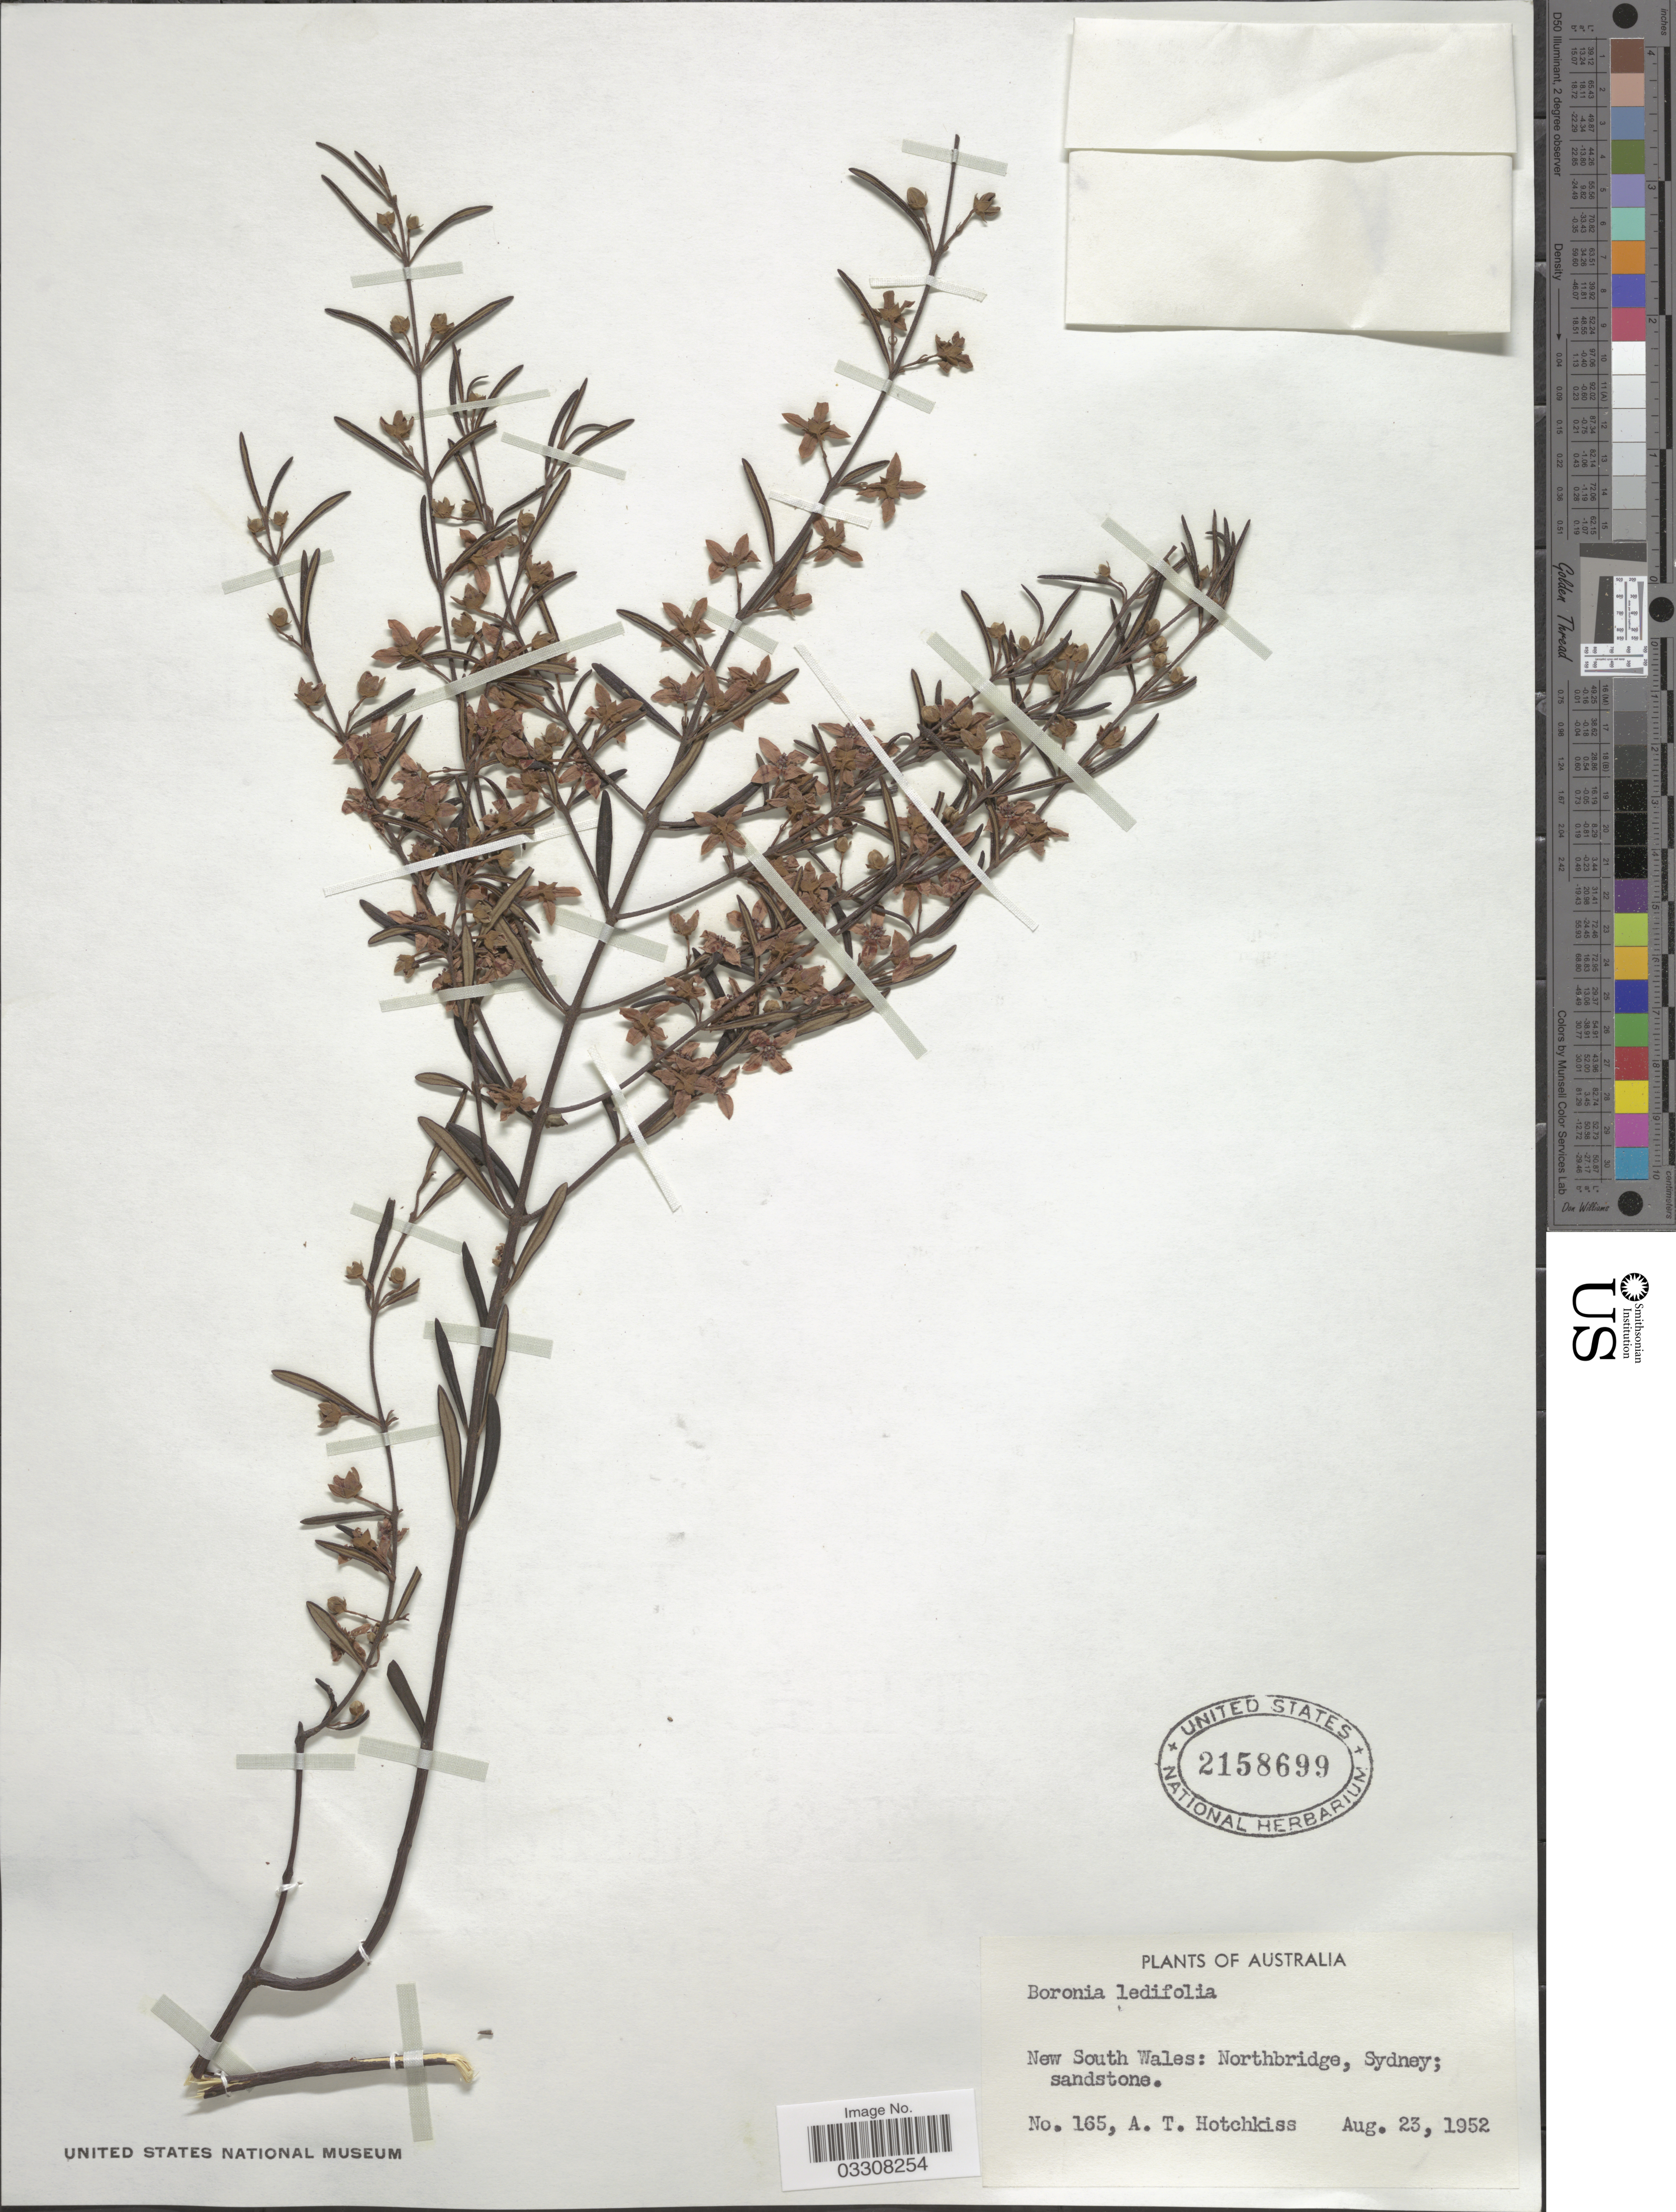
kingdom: Plantae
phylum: Tracheophyta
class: Magnoliopsida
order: Sapindales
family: Rutaceae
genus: Boronia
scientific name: Boronia ledifolia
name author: (Vent.) DC.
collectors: A. Hotchkiss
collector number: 165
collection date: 1952-08-23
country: Australia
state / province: New South Wales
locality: Northbridge, Sydney.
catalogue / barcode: US 2158699